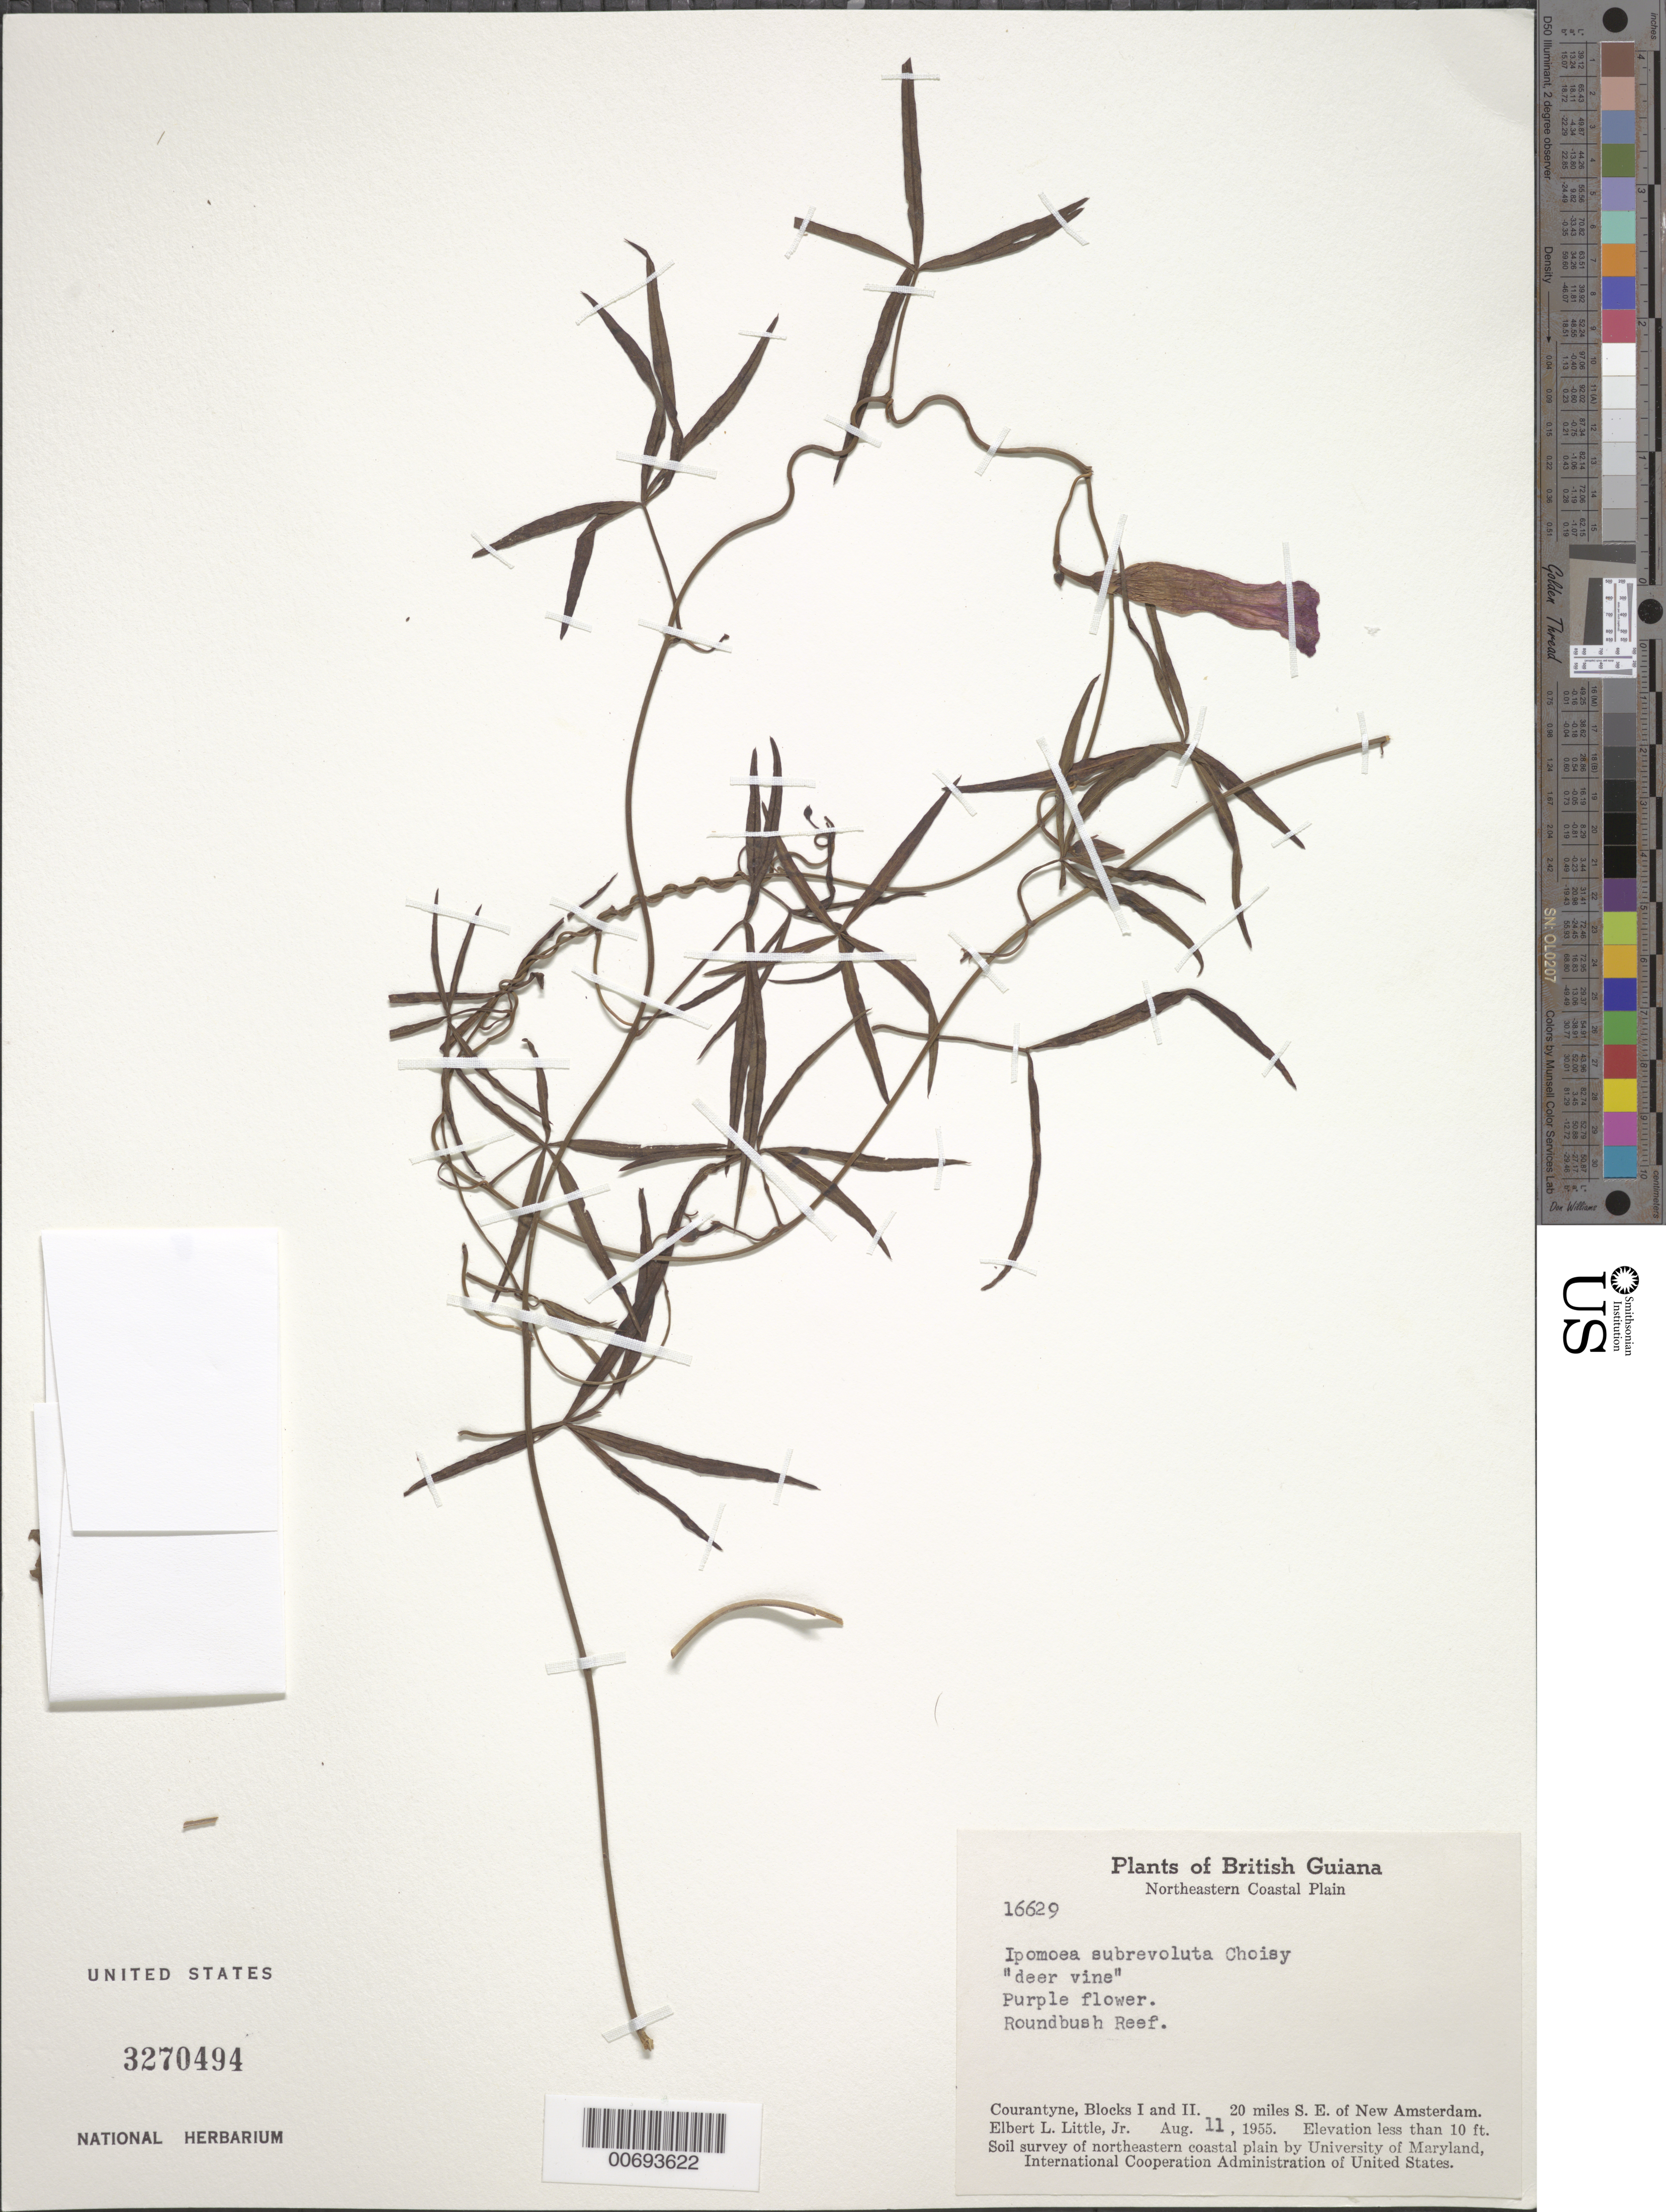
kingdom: Plantae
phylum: Tracheophyta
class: Magnoliopsida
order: Solanales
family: Convolvulaceae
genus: Ipomoea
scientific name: Ipomoea subrevoluta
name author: Choisy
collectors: E. L. Little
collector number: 16629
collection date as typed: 11-Aug-55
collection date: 1955-08-11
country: Guyana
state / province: E. Berbice-Corentyne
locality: Courantyne, Blocks I & II. 20 mi. SE of New Amsterdam, Roundbush Reef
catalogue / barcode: US 3270494